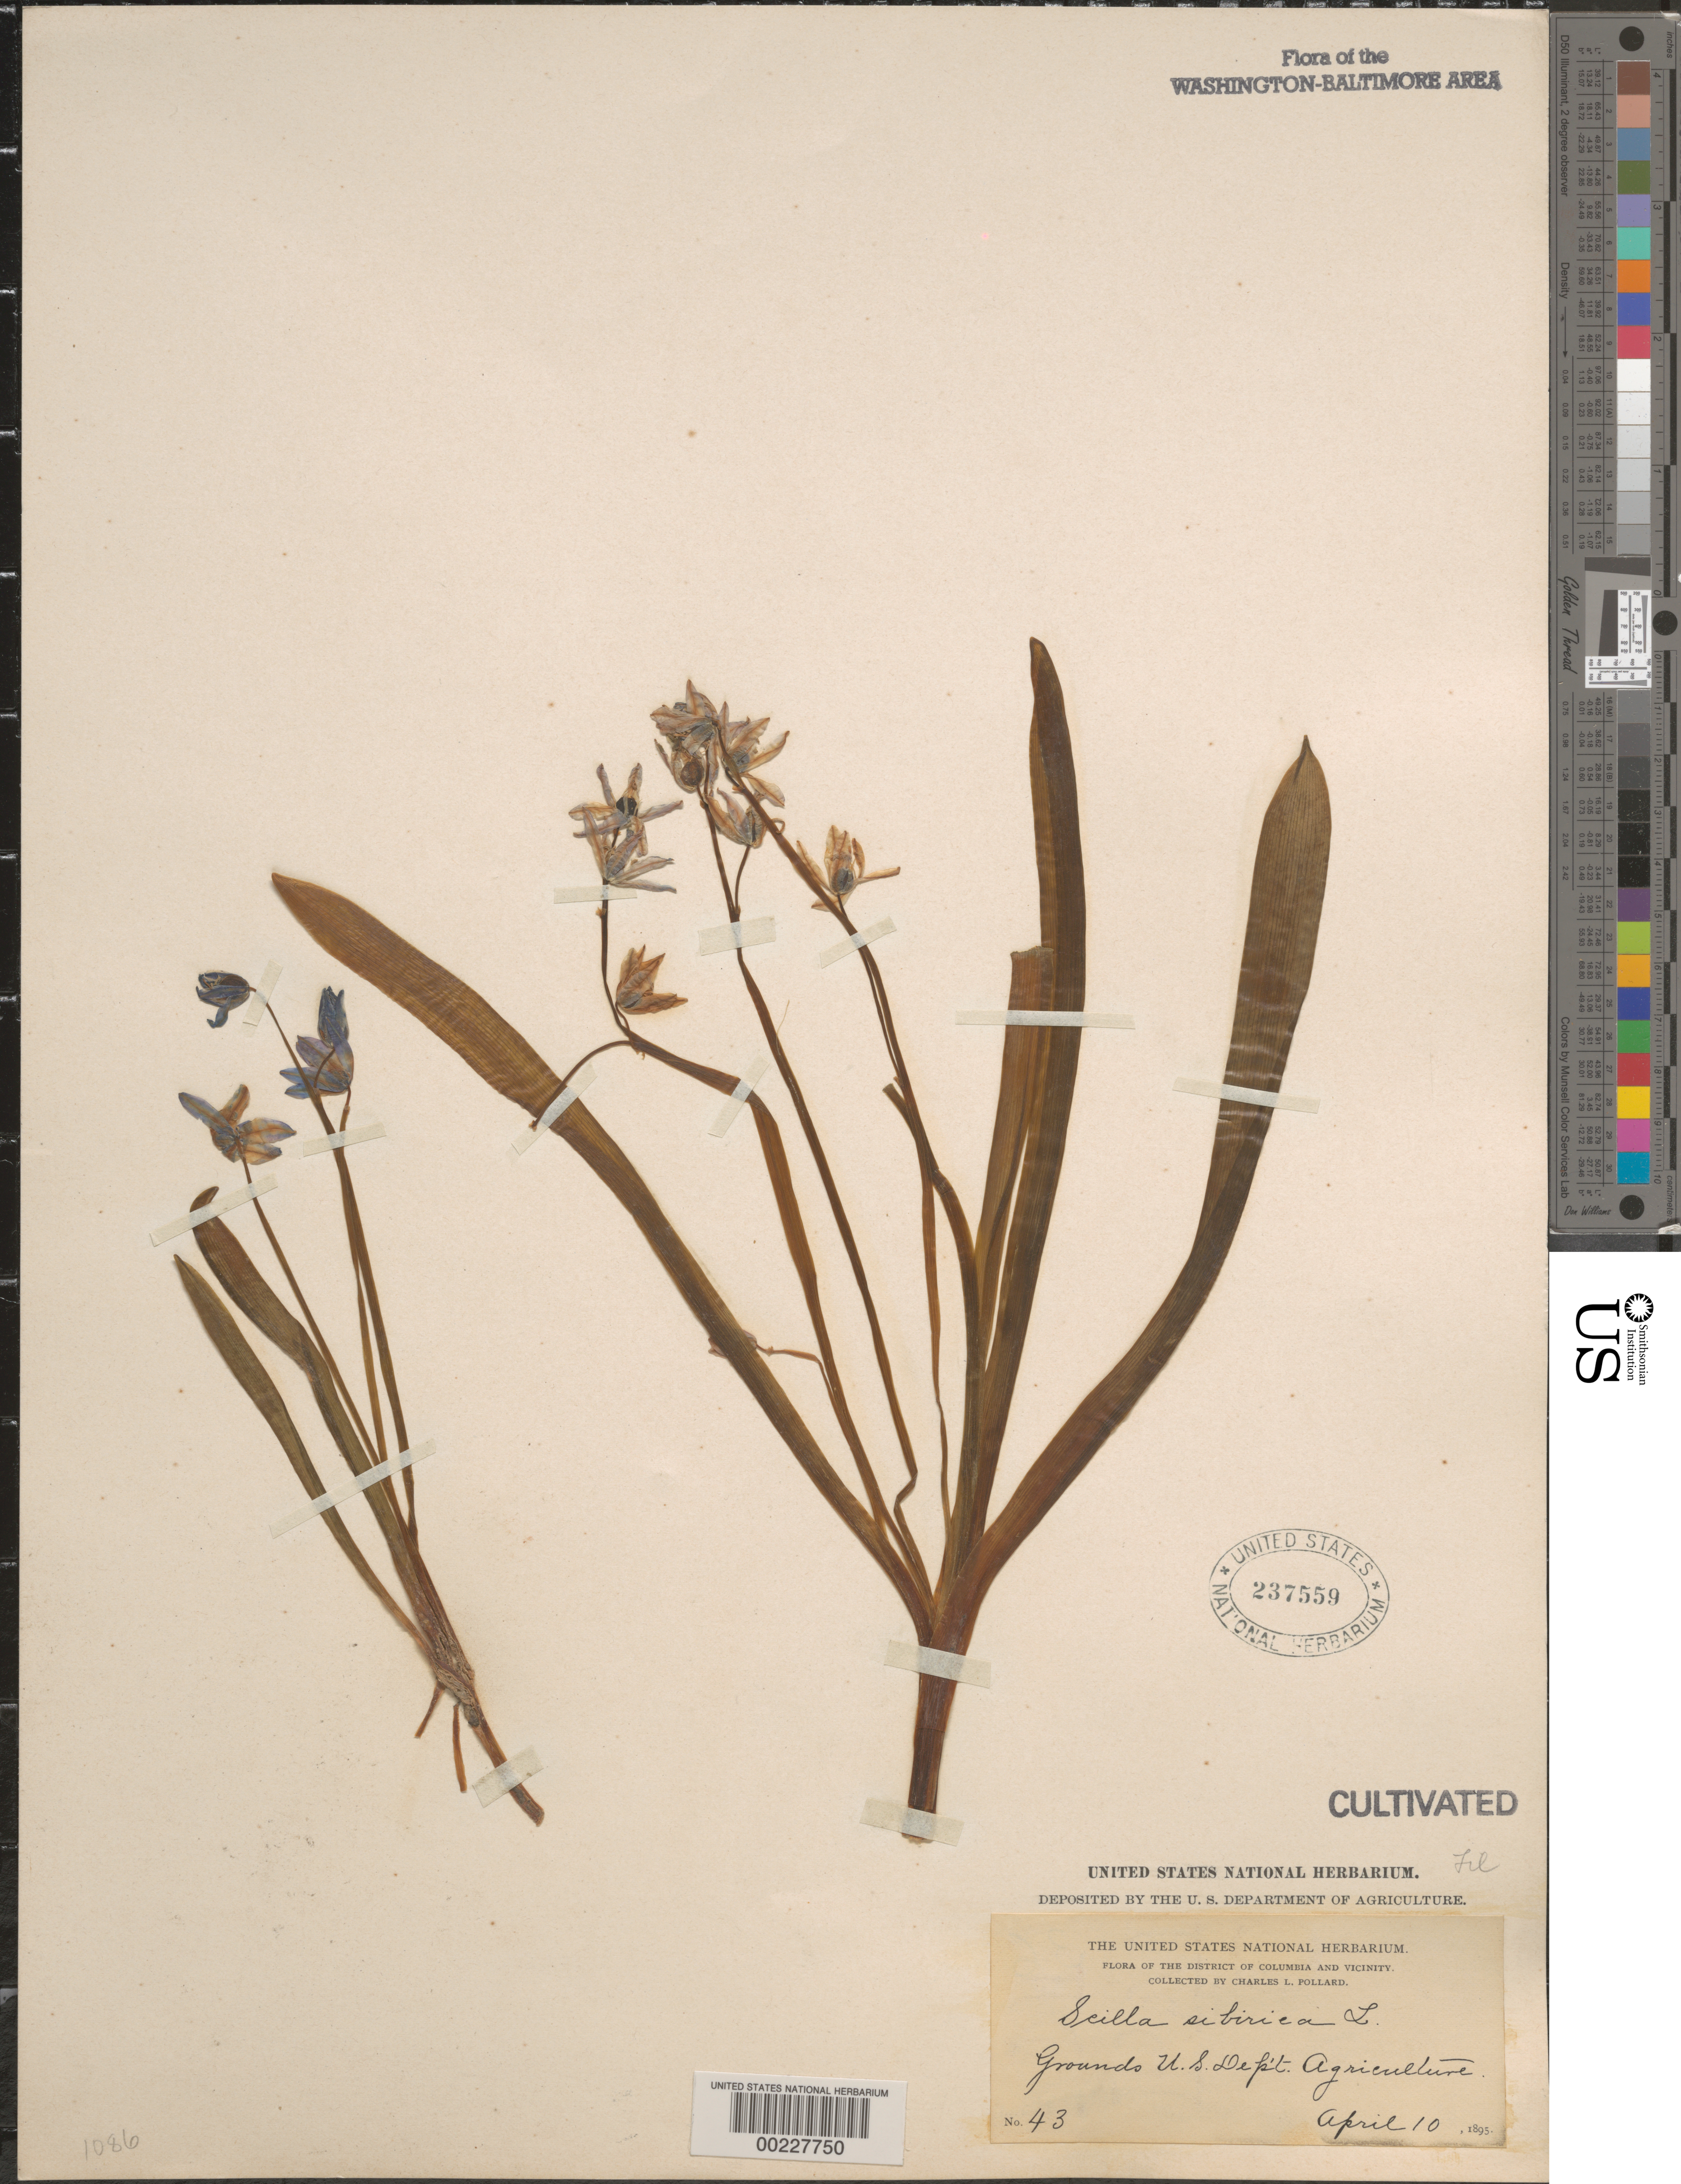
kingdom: Plantae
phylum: Tracheophyta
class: Liliopsida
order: Asparagales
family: Asparagaceae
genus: Scilla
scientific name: Scilla siberica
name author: Andrews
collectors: C. L. Pollard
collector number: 43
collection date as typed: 10 Apr 1895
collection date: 1895-04-10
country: United States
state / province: District of Columbia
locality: Agricultural grounds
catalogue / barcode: US 237559